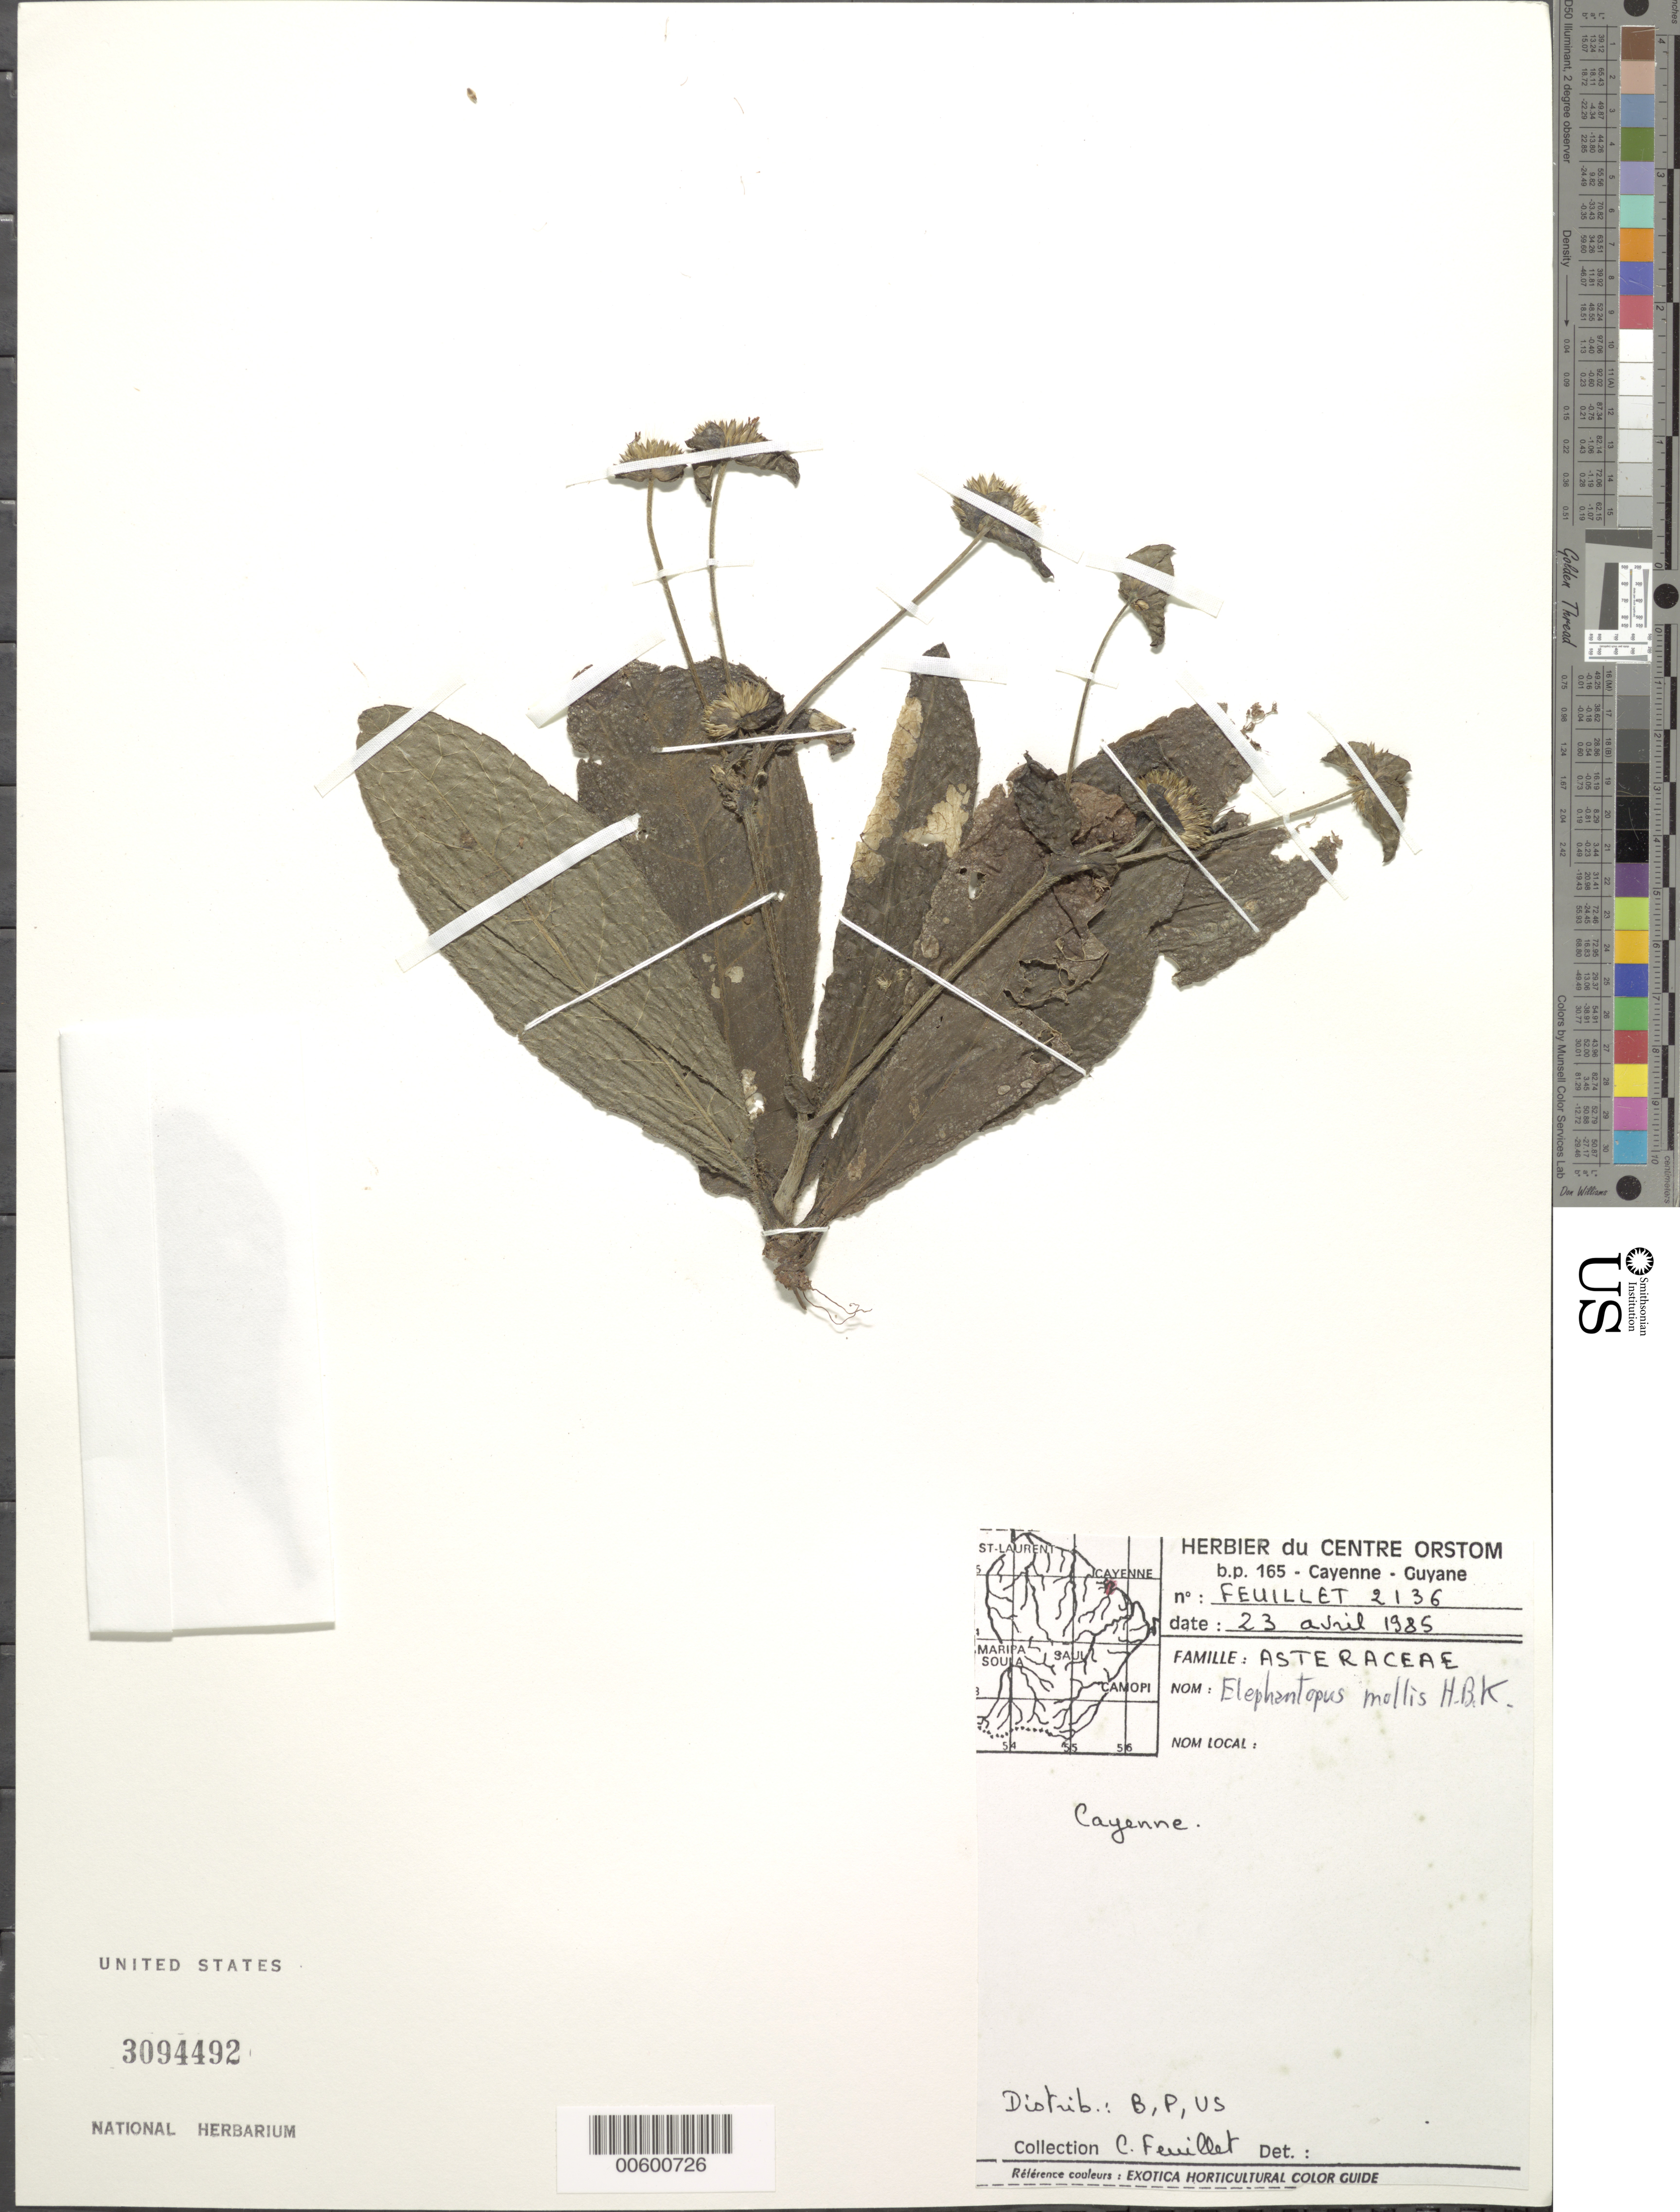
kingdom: Plantae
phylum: Tracheophyta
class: Magnoliopsida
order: Asterales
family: Asteraceae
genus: Elephantopus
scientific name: Elephantopus mollis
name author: Kunth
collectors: C. Feuillet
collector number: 2136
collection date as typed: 23 Apr 1985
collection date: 1985-04-23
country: French Guiana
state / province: Cayenne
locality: Cayenne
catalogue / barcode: US 3094492